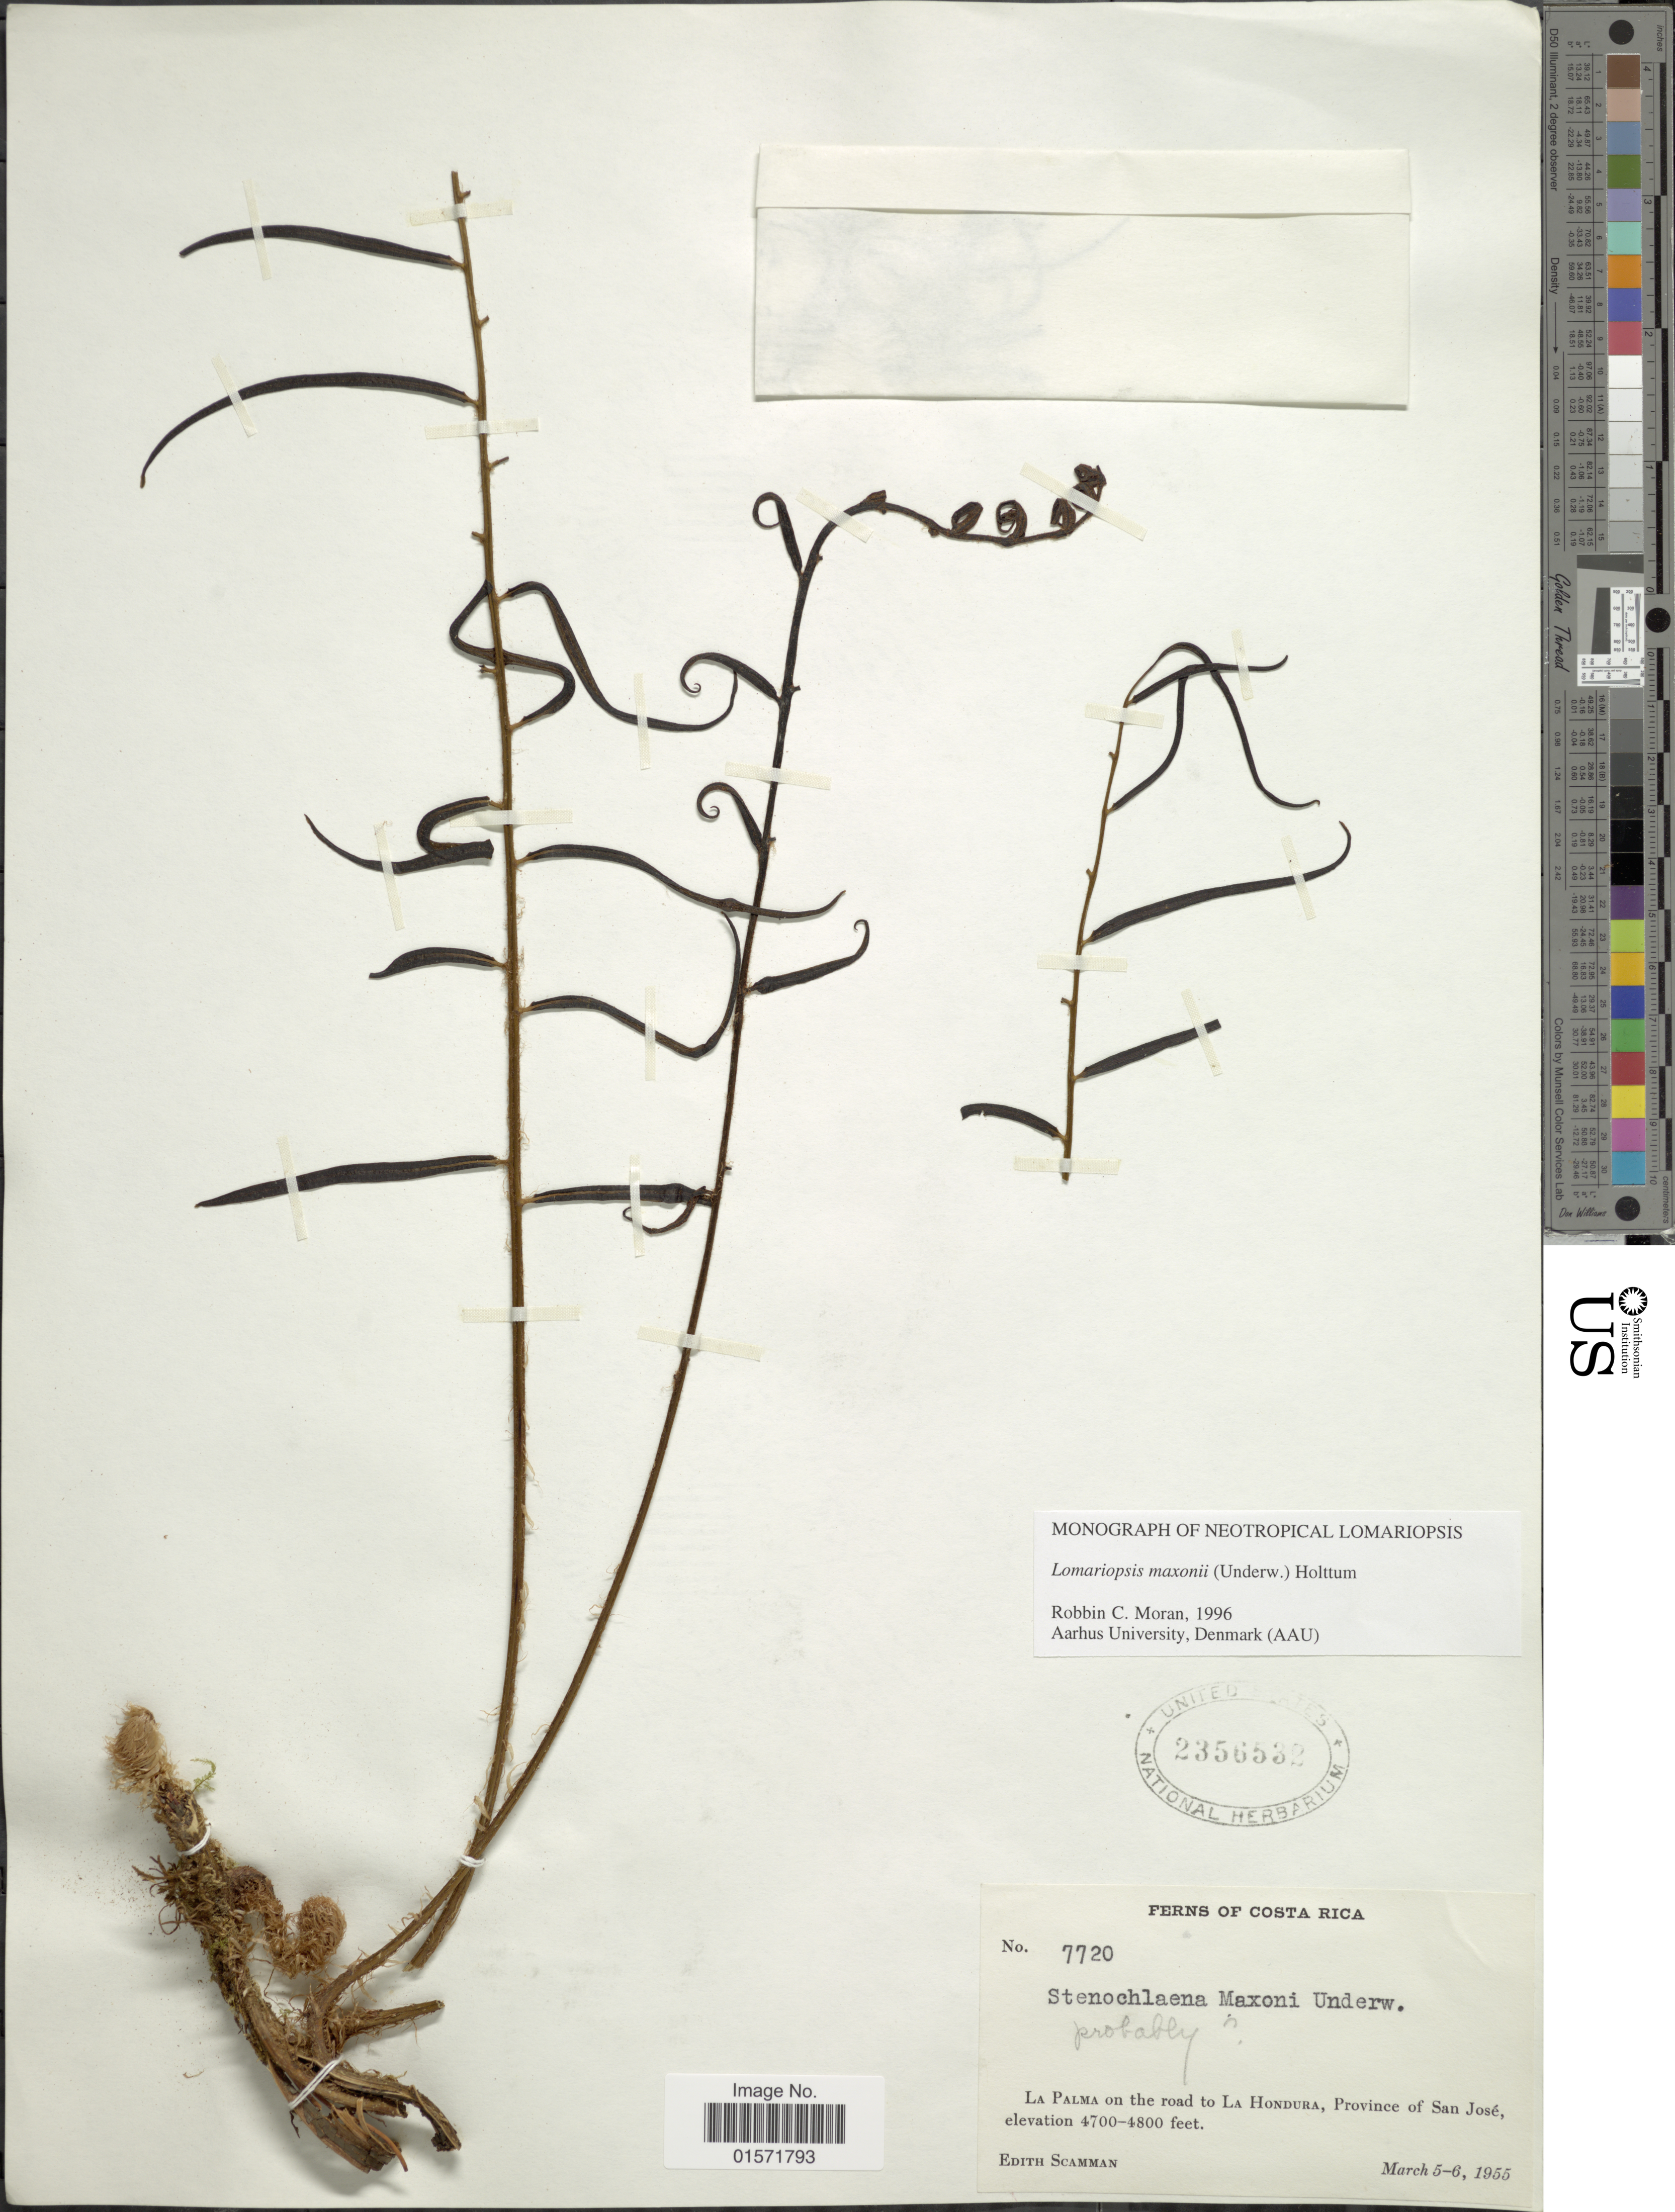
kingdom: Plantae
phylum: Tracheophyta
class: Polypodiopsida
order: Polypodiales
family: Lomariopsidaceae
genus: Lomariopsis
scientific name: Lomariopsis maxonii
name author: (Underw.) Holttum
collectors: E. Scamman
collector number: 7720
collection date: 1955-03-05/1955-03-06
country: Costa Rica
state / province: San José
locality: La Palma on the road to La Hondura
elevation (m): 1433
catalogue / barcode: US 2356532